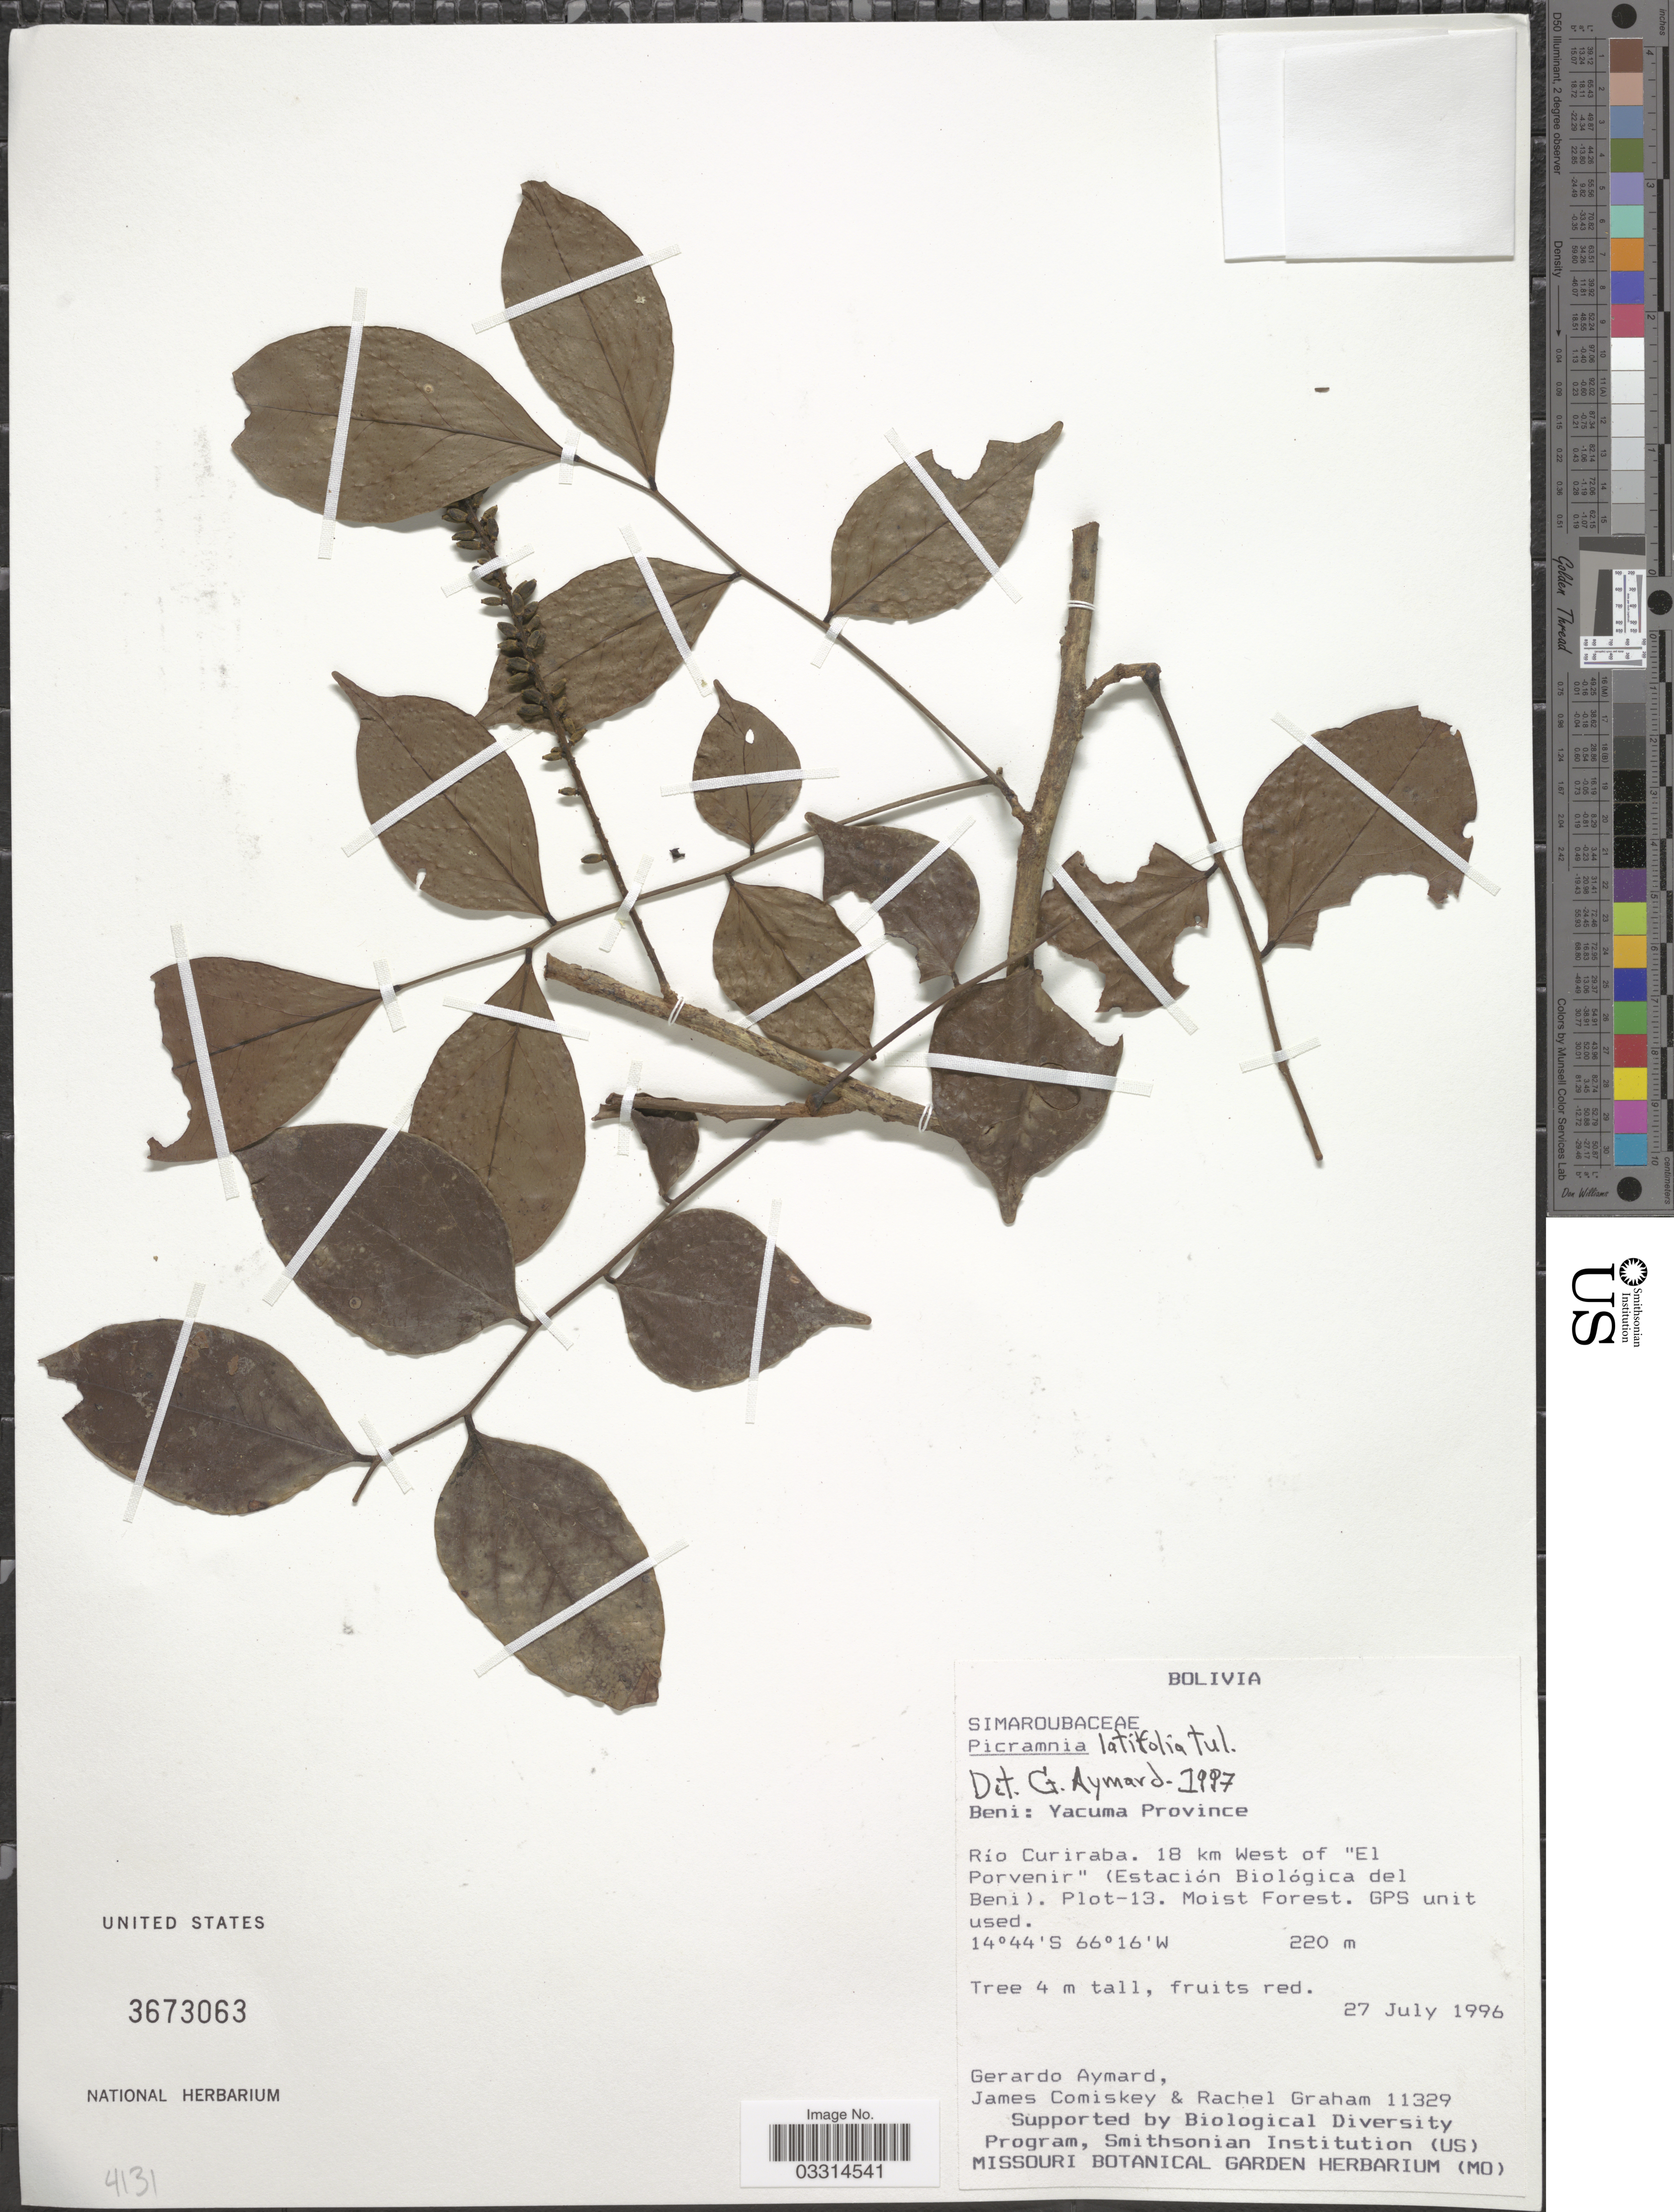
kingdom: Plantae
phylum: Tracheophyta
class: Magnoliopsida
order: Picramniales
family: Picramniaceae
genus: Picramnia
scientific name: Picramnia latifolia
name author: Tul.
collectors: G. A. Aymard, J. A. Comiskey & R. Graham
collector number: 11329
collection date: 1996-07-27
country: Bolivia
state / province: Beni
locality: Yacuma Province. Río Curiraba. 18 km West of "El Porvenir" (Estación Biológica del Beni). Plot-13.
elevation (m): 220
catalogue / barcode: US 3673063